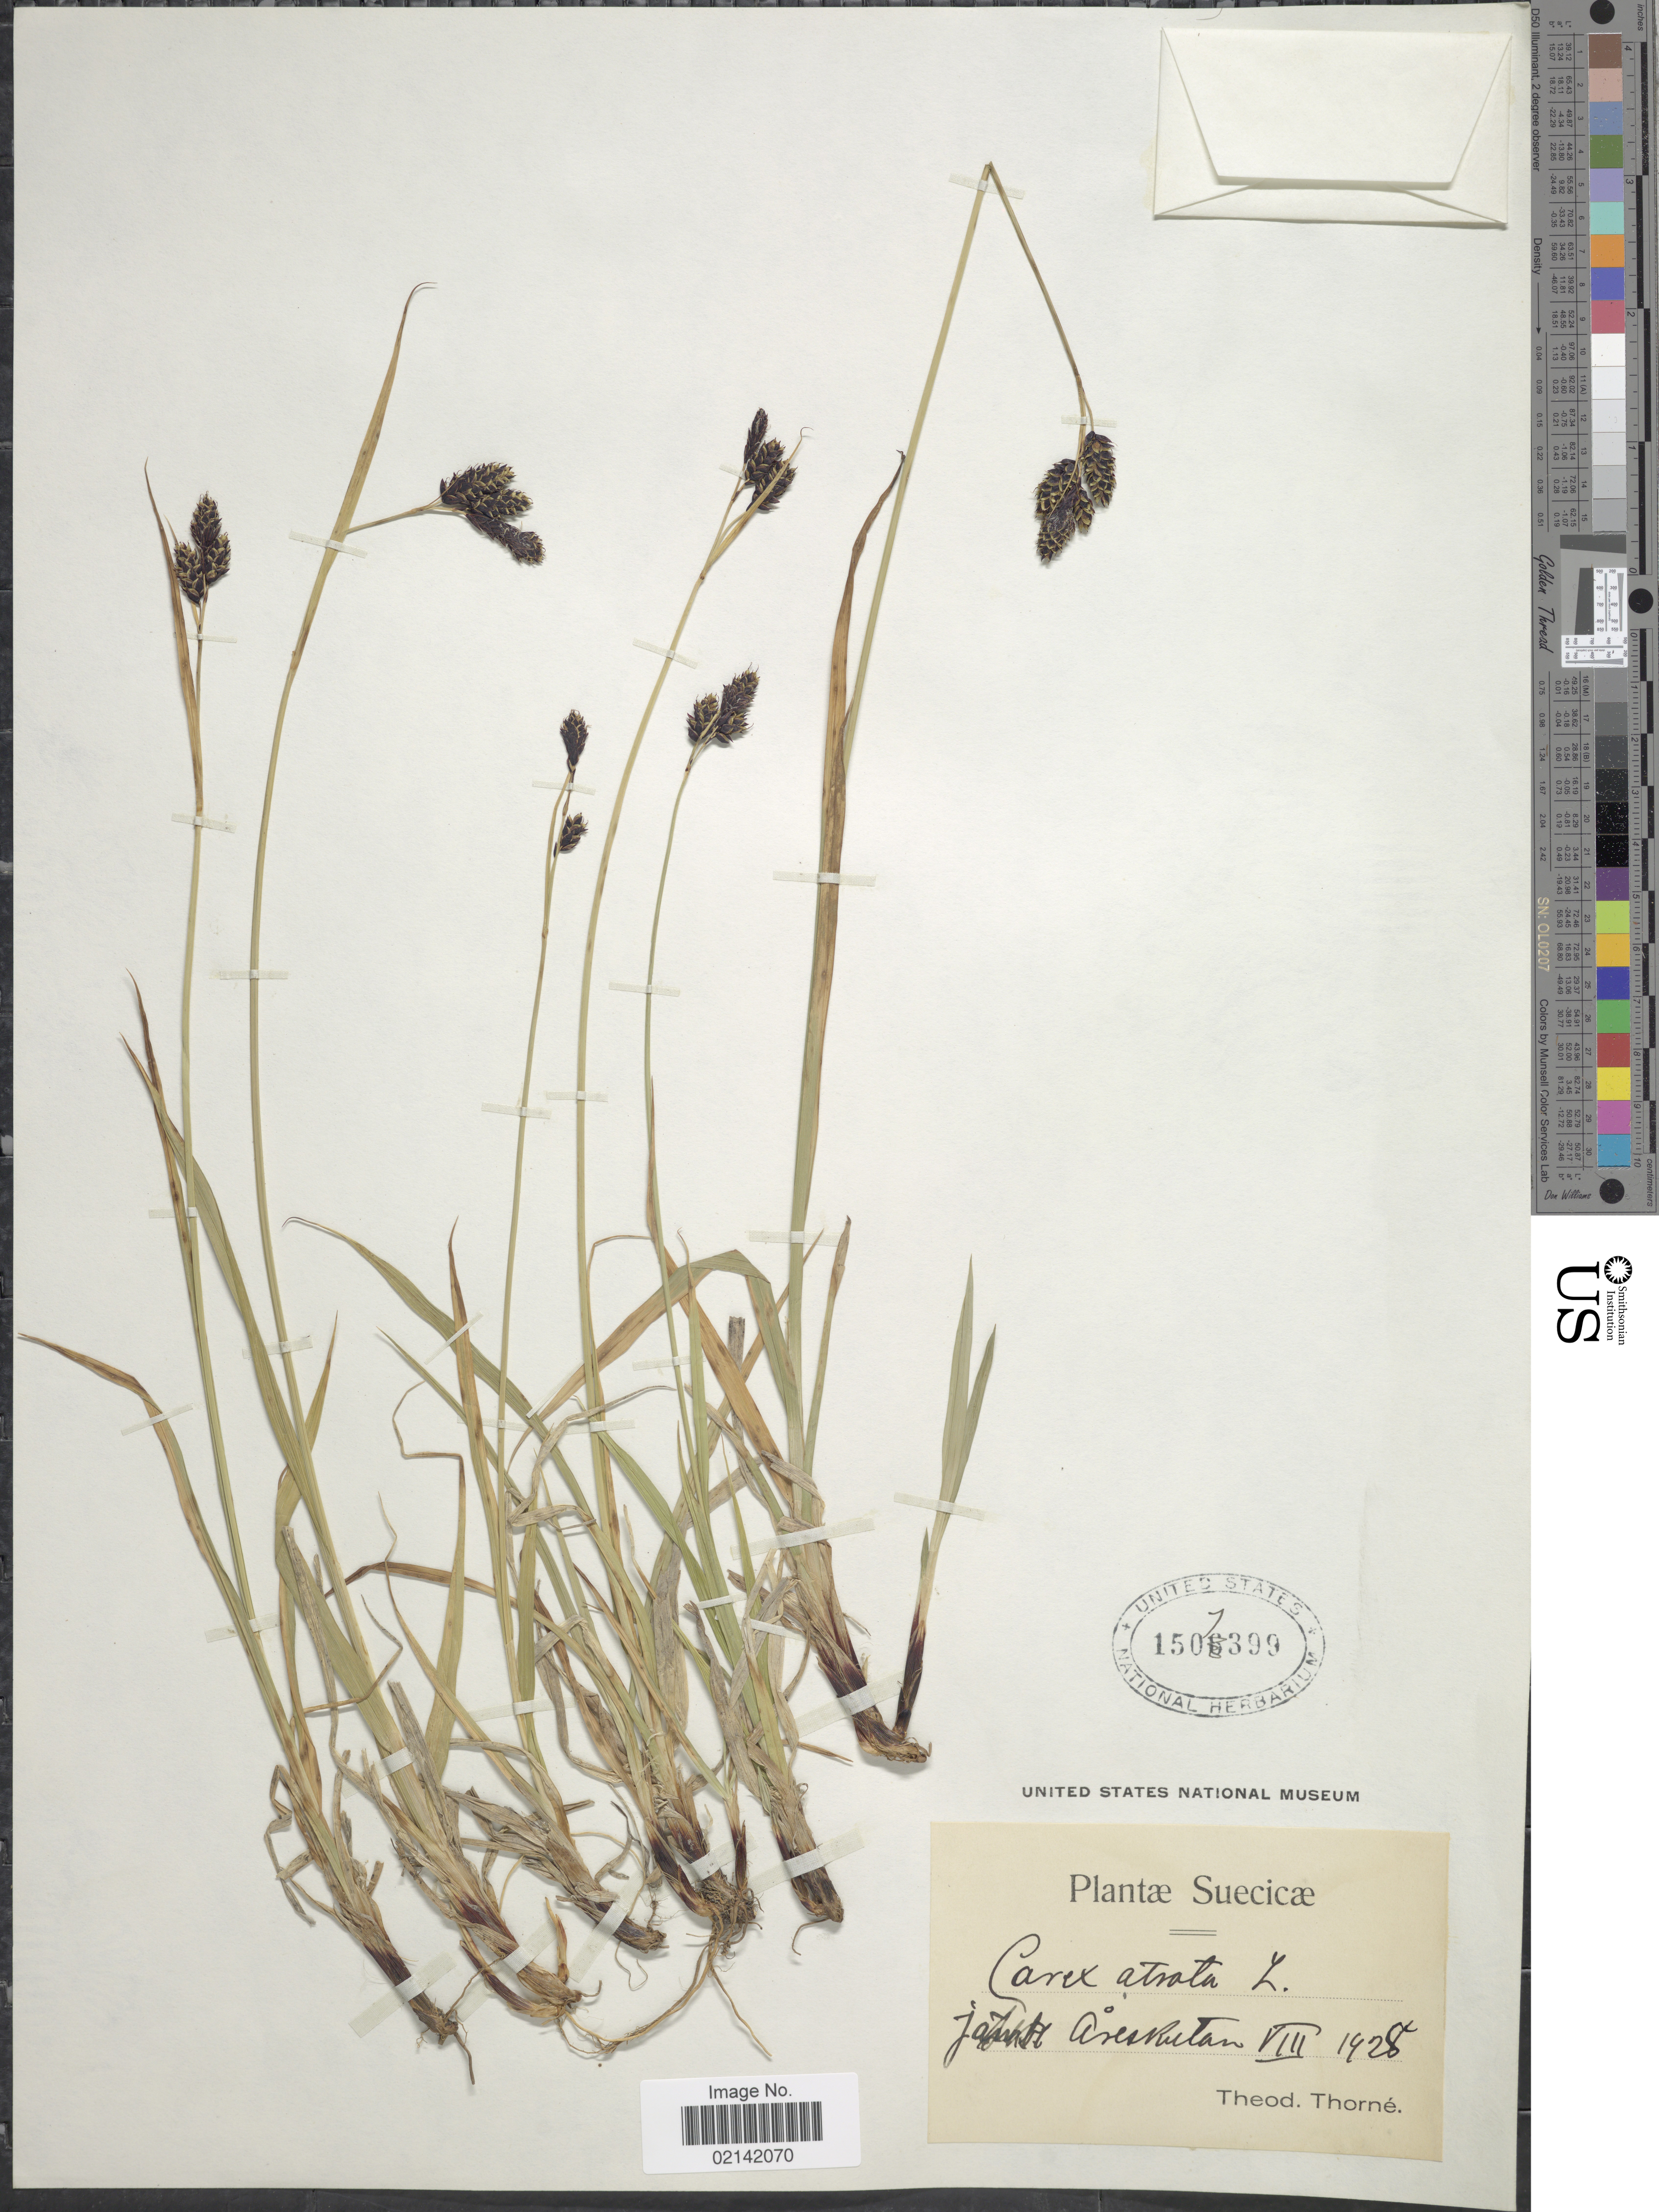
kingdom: Plantae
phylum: Tracheophyta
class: Liliopsida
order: Poales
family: Cyperaceae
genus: Carex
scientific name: Carex atrata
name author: L.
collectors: T. Thorné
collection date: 1928-08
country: Sweden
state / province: Jamtland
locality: Åreskutan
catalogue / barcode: US 1507399